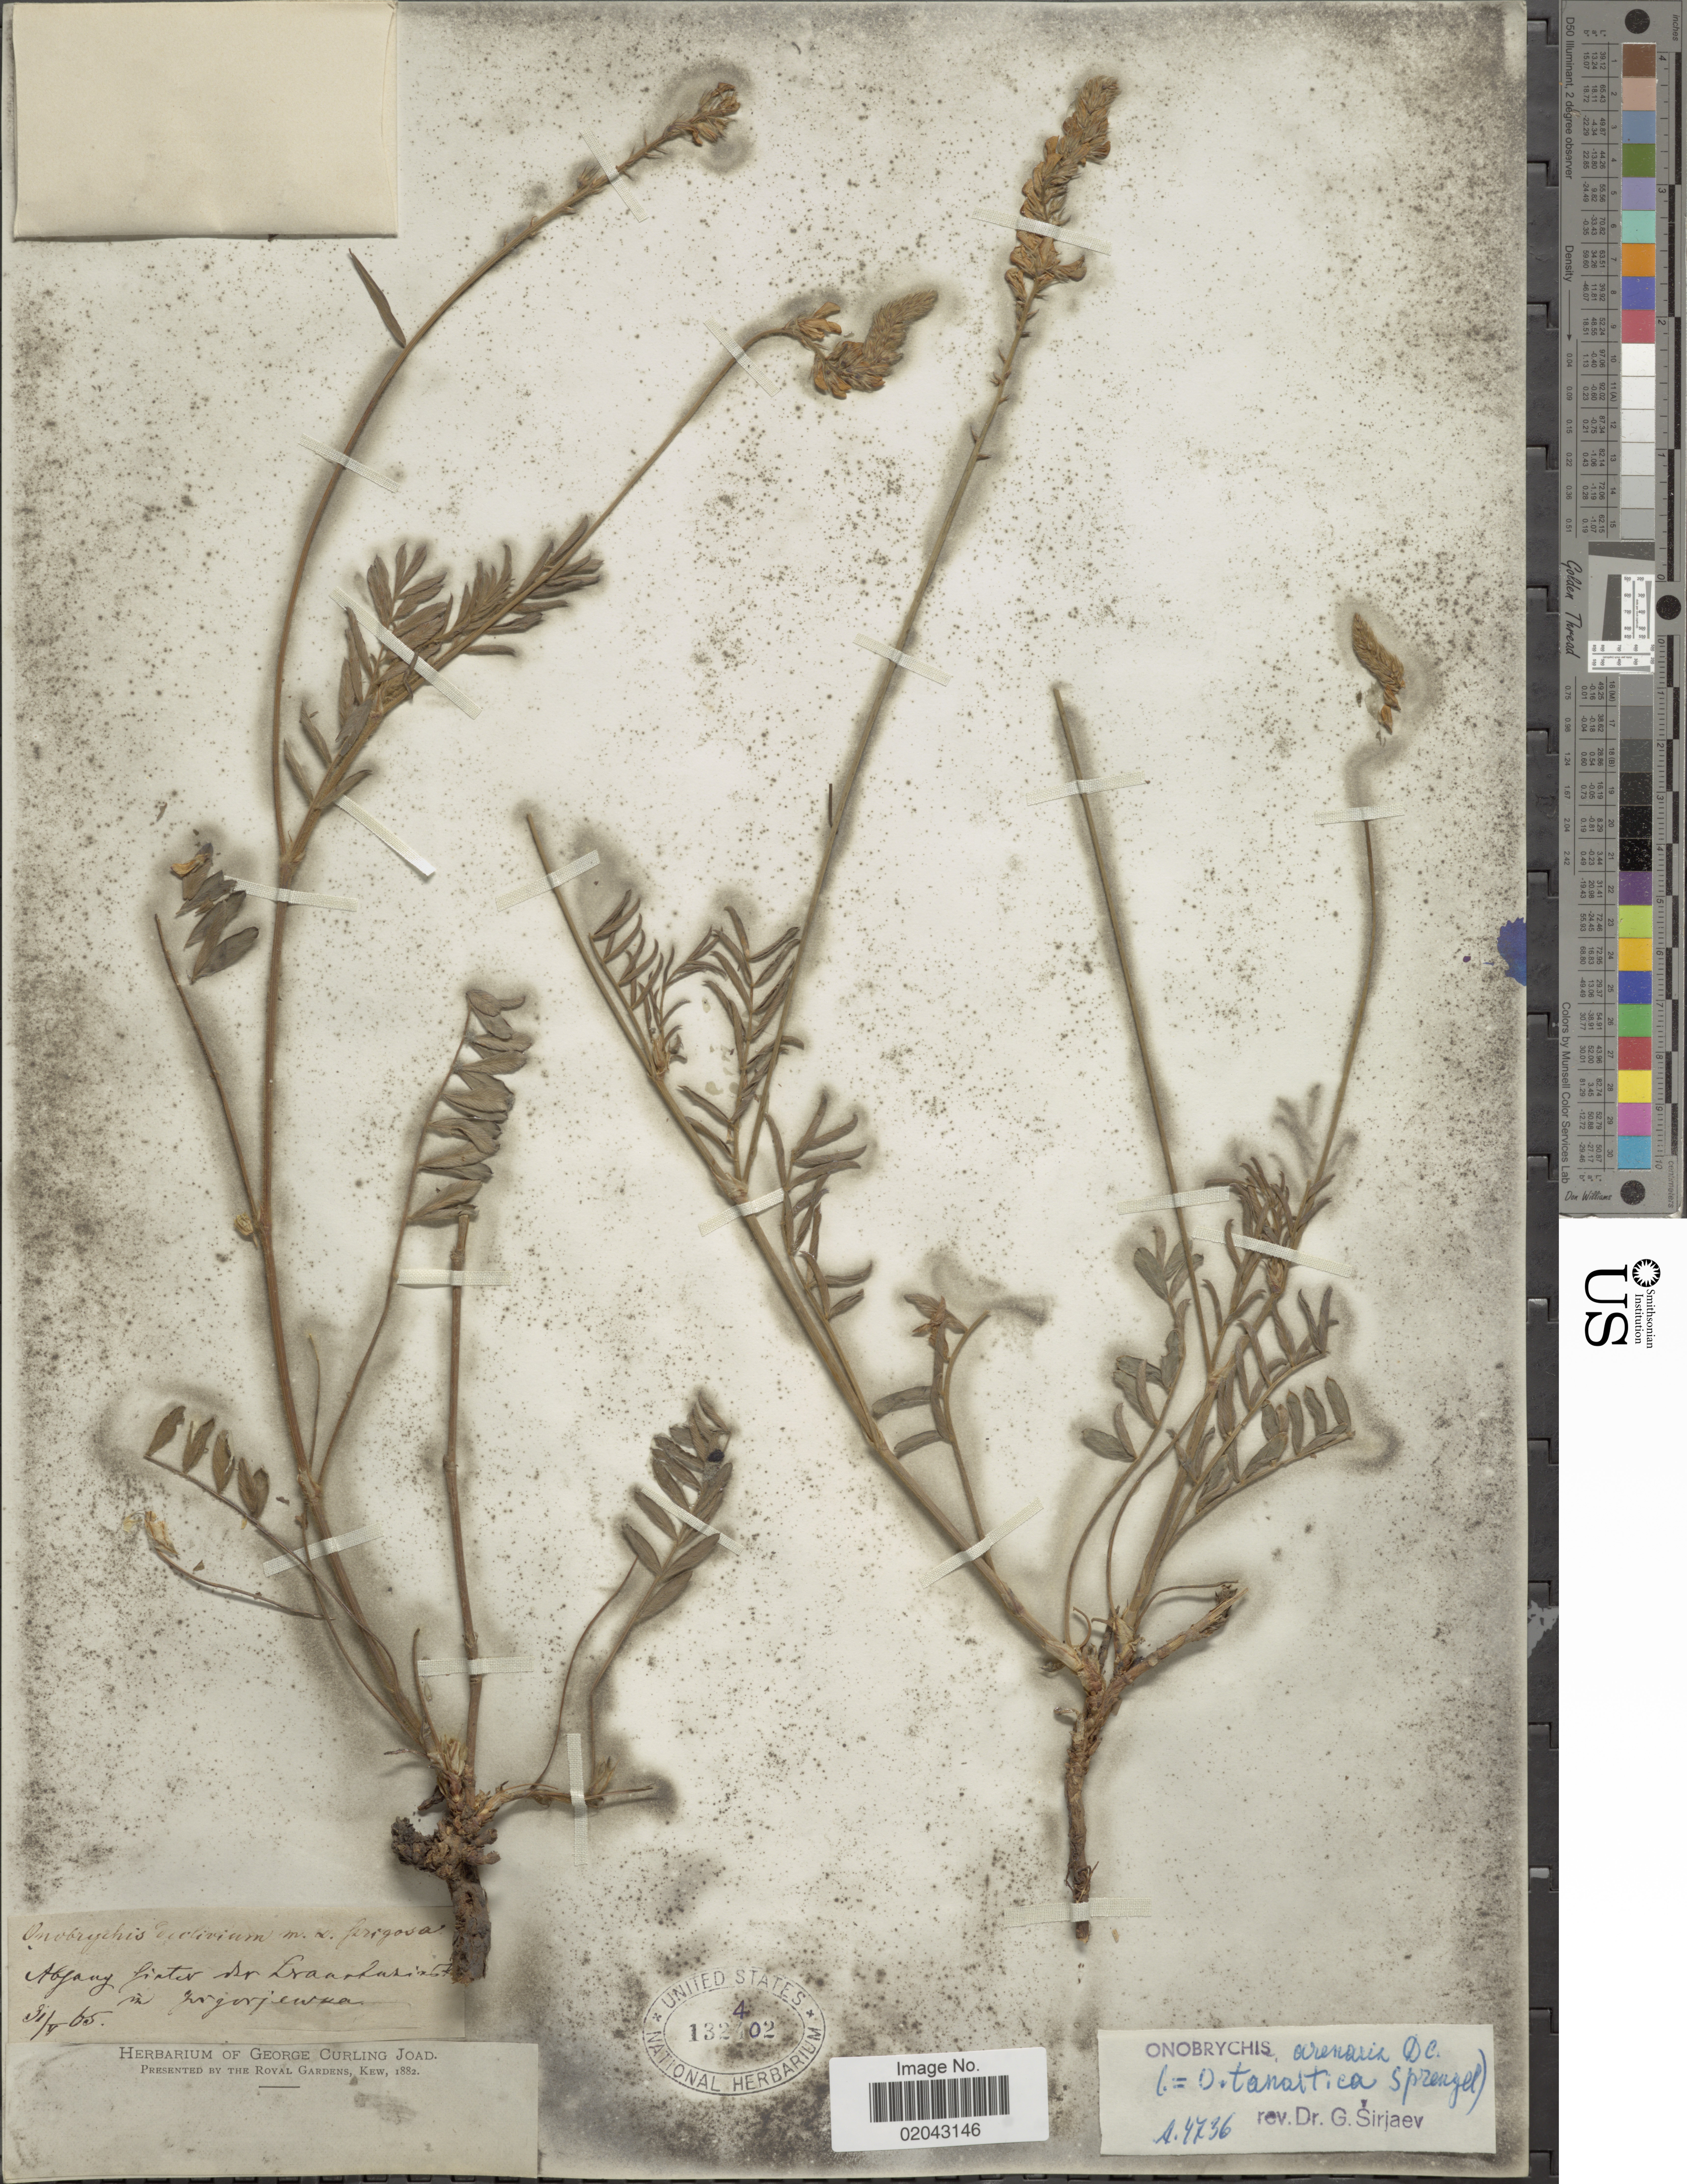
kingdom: Plantae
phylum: Tracheophyta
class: Magnoliopsida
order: Fabales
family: Fabaceae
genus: Onobrychis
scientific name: Onobrychis arenaria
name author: (Kit.) DC.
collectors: ex herb. George Curling Joad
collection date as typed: Transcribed d/m/y: 31/5/65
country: Albania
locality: Albany fictis [illegible text] Lra[illegible text] X.[interpreted]